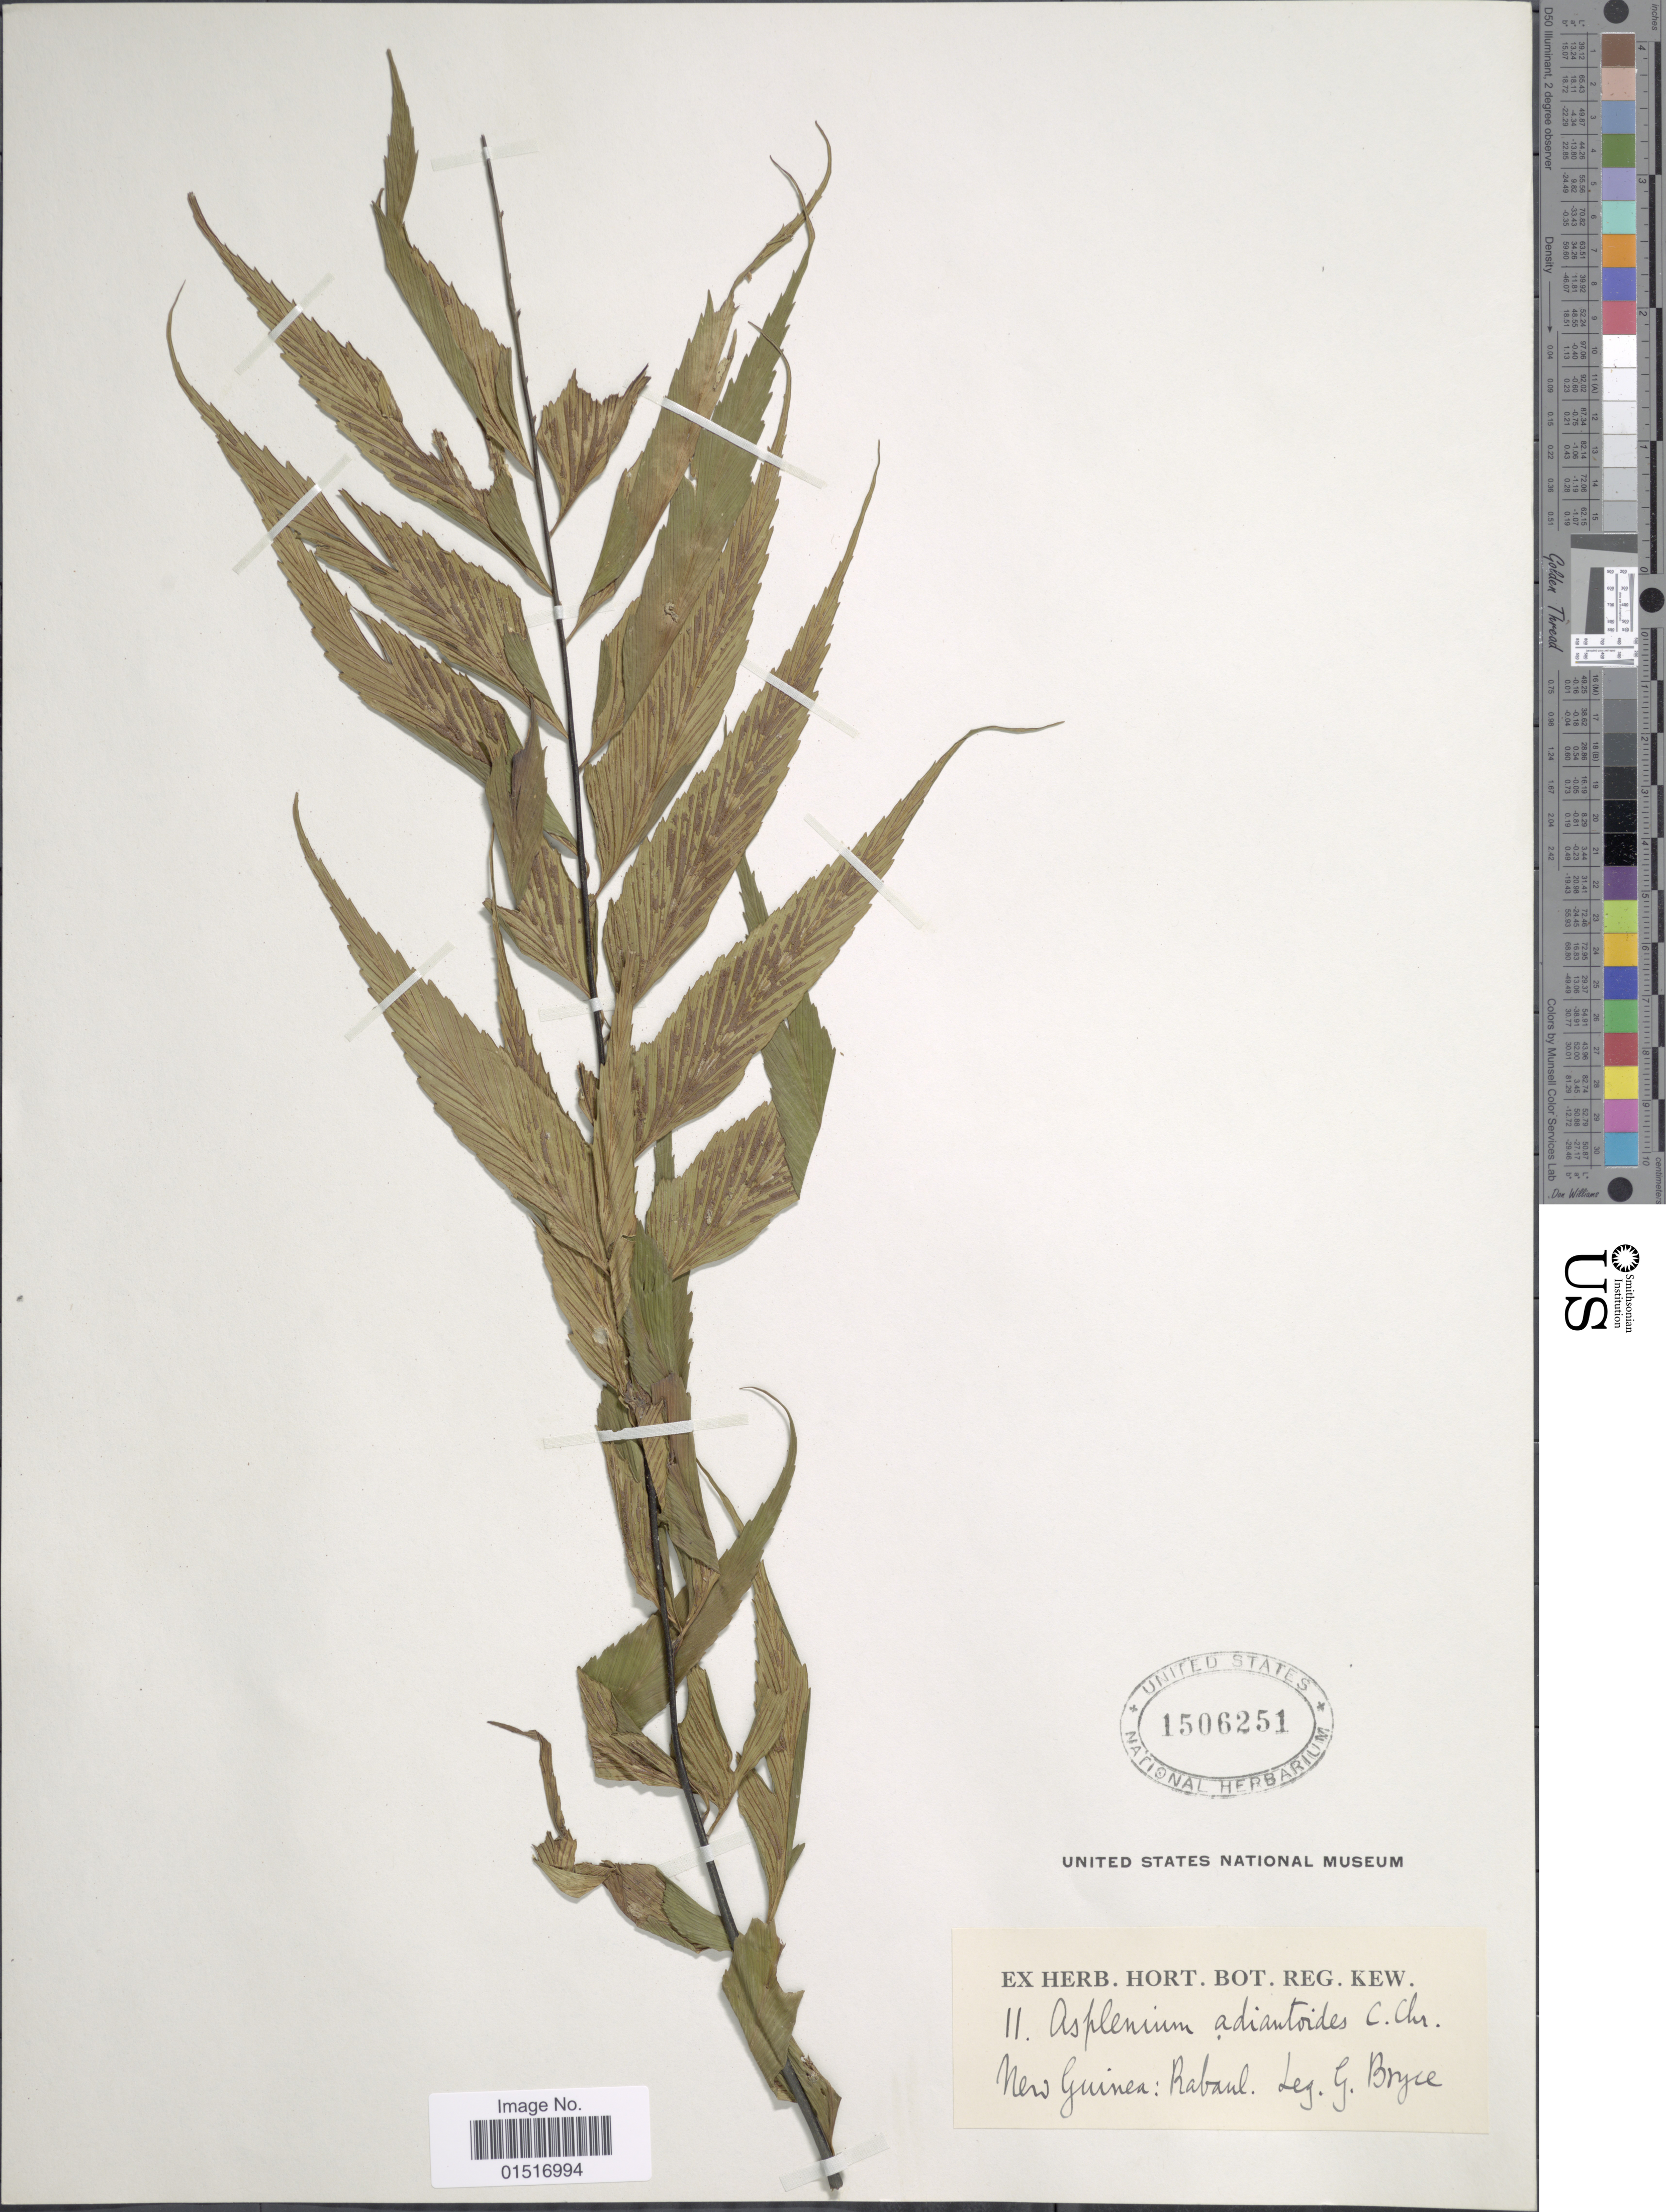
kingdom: Plantae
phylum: Tracheophyta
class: Polypodiopsida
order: Polypodiales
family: Aspleniaceae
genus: Asplenium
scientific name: Asplenium polyodon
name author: G. Forst.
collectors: G. Bryce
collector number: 11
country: Papua New Guinea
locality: New Guinea: Rabaul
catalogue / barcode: US 1506251